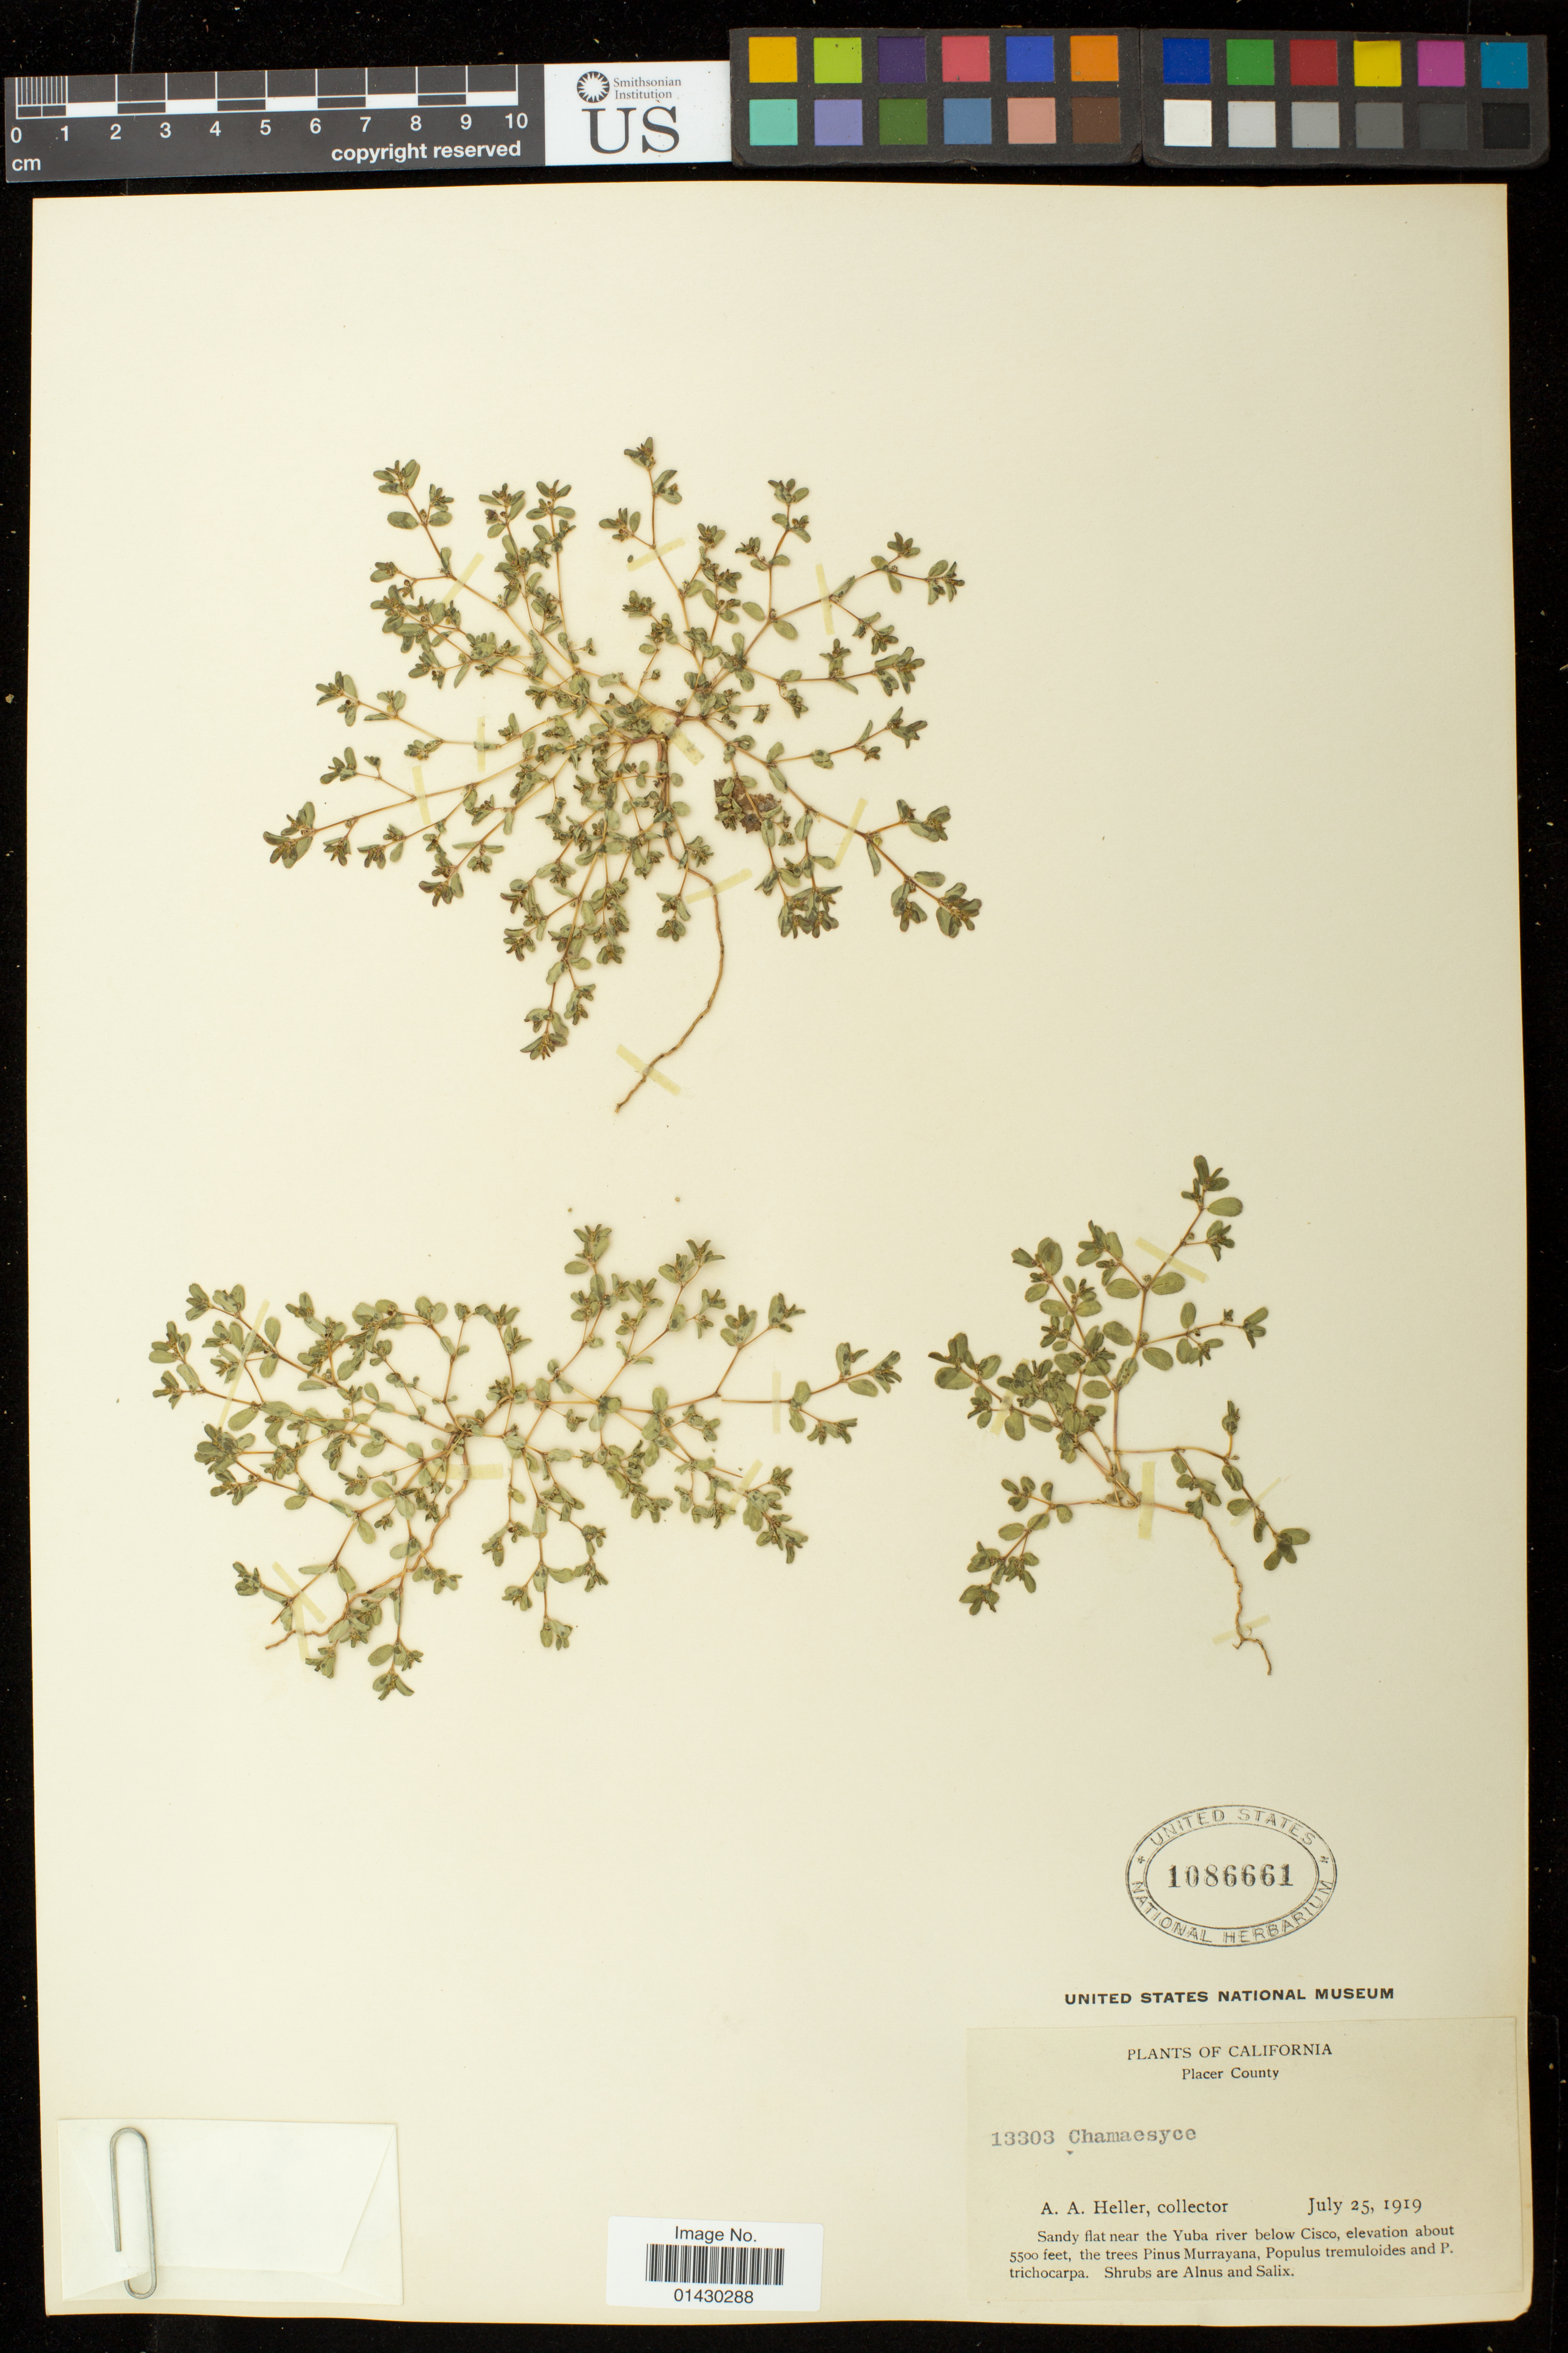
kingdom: Plantae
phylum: Tracheophyta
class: Magnoliopsida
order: Malpighiales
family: Euphorbiaceae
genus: Euphorbia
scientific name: Euphorbia serpillifolia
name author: Pers.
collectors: A. A. Heller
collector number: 13303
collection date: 1919-07-25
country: United States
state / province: California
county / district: Placer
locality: Sandy flat near the Yuba River below Cicso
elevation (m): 1676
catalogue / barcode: US 1086661